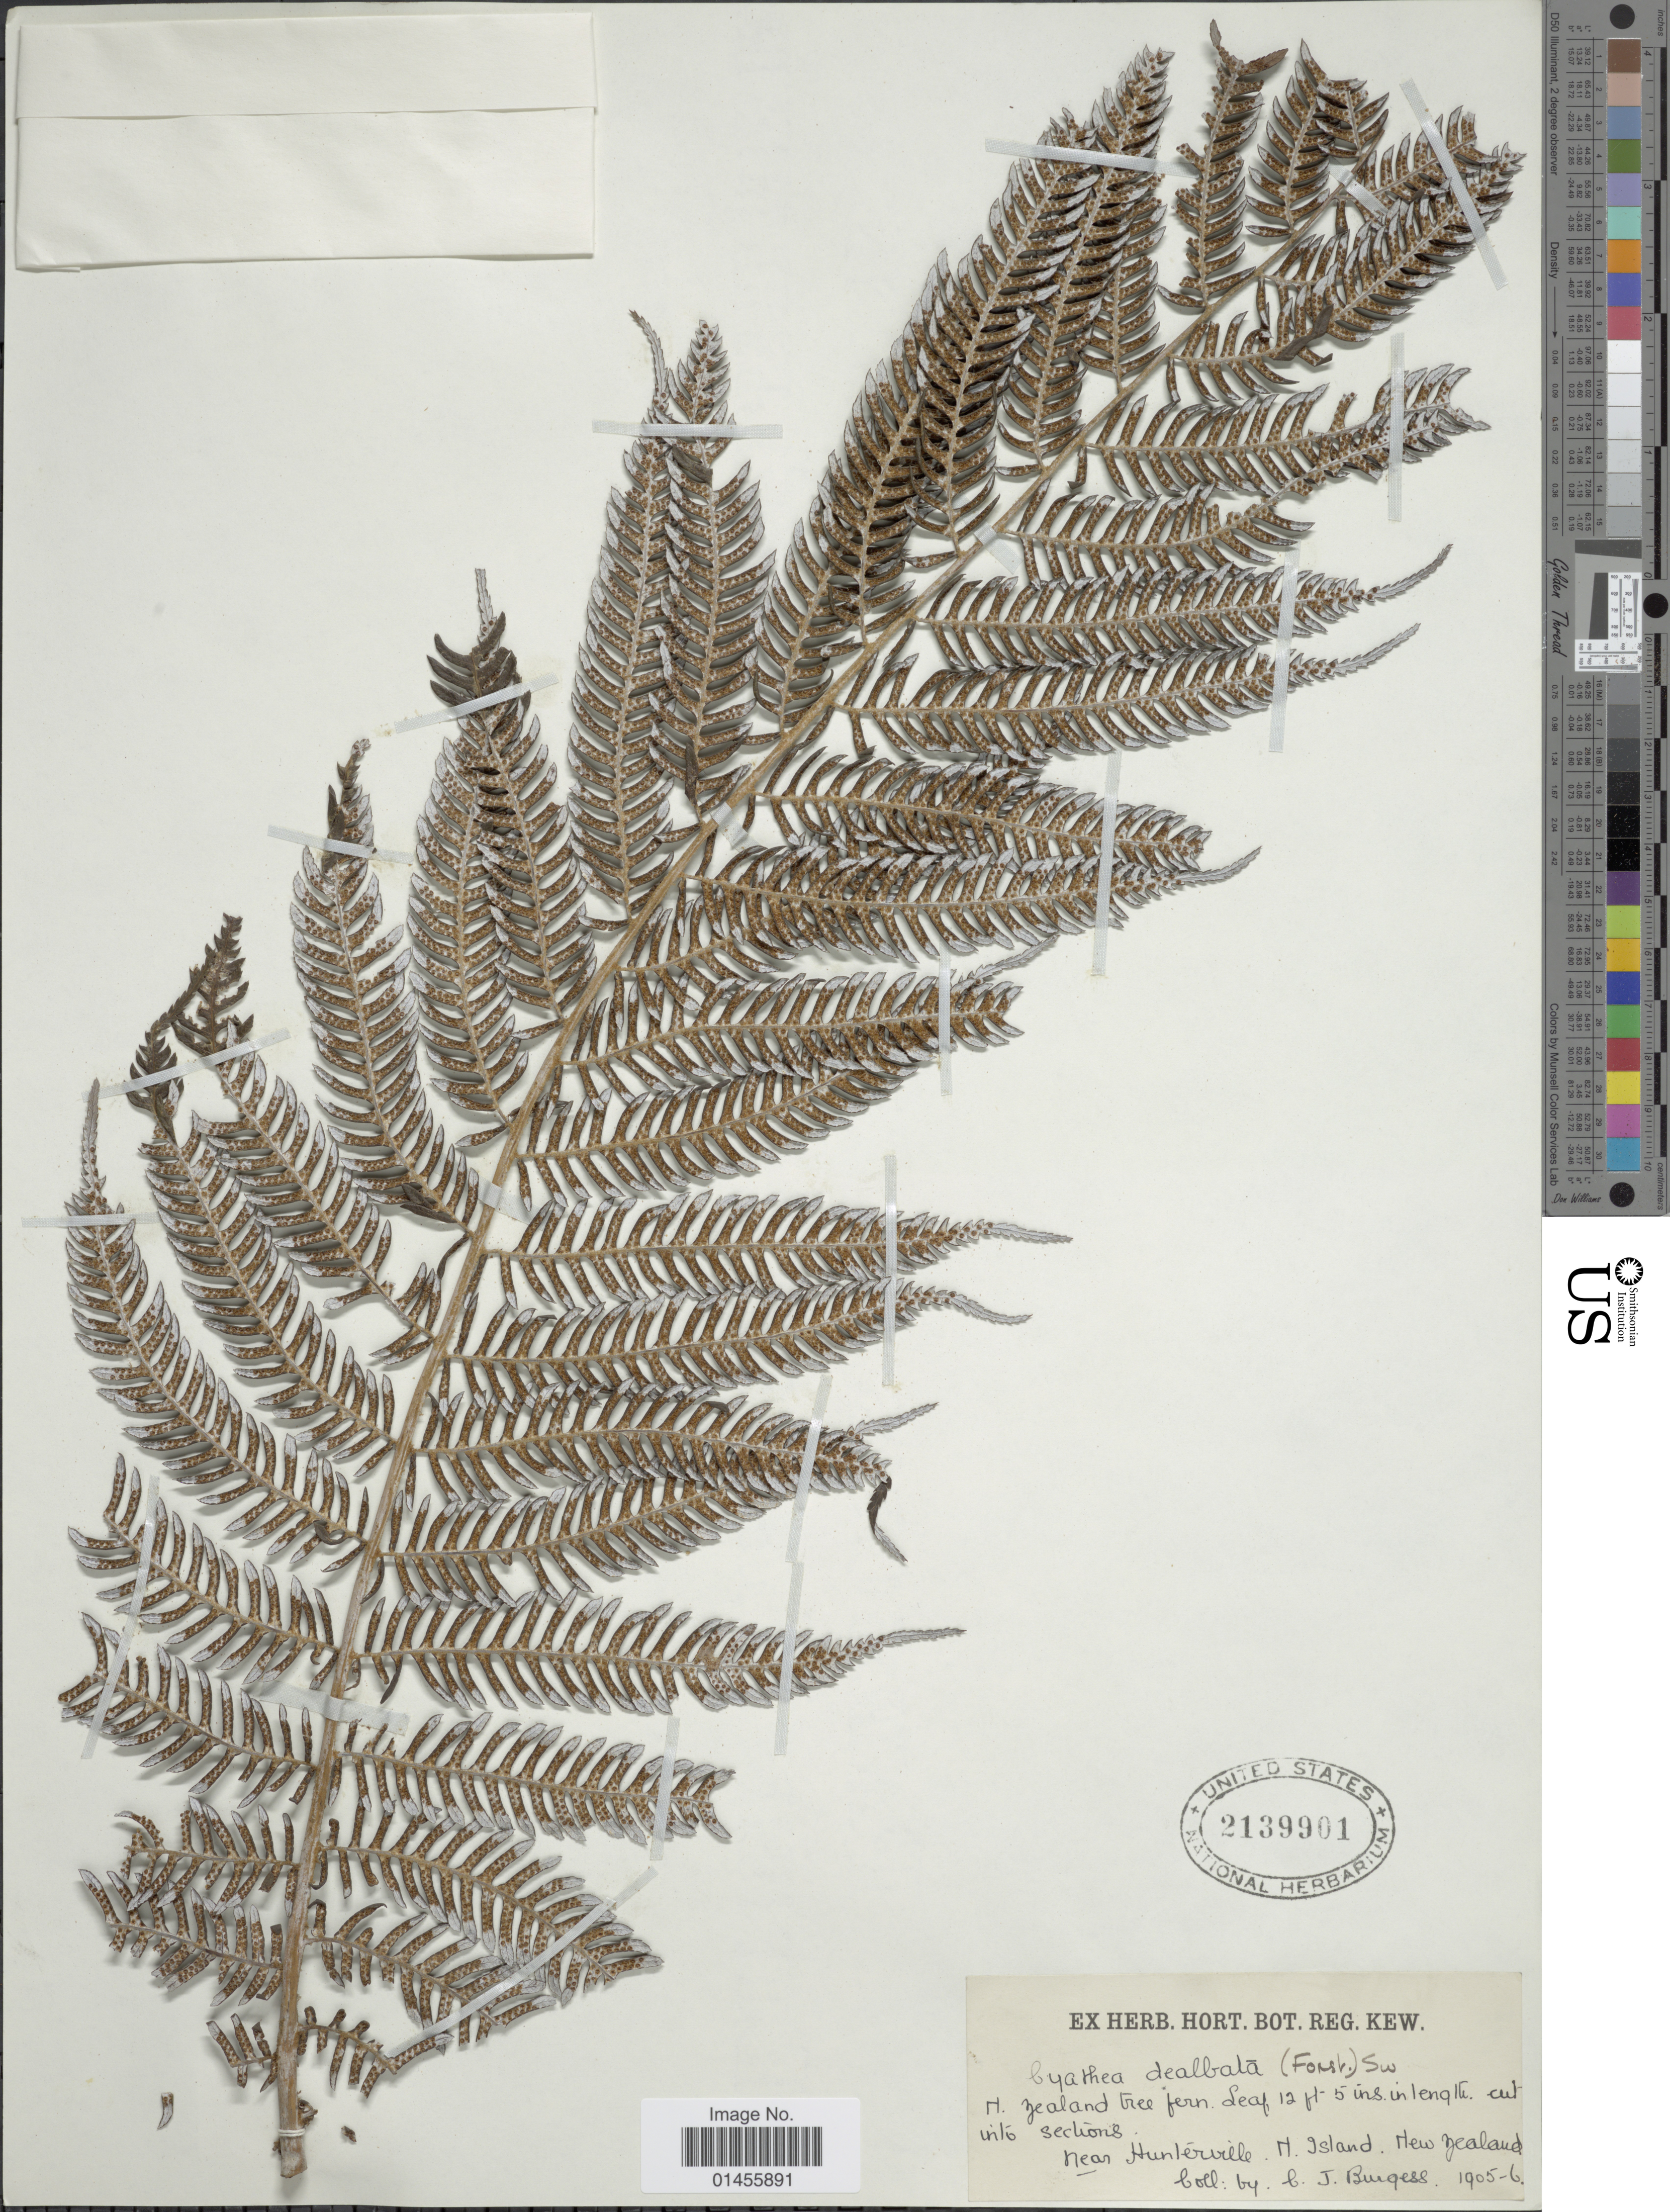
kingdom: Plantae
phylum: Tracheophyta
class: Polypodiopsida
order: Cyatheales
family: Cyatheaceae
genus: Alsophila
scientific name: Alsophila dealbata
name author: (G. Forst.)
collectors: T. Burgess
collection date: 1905/1906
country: New Zealand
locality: Near Hunterville, M. Island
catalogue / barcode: US 2139901